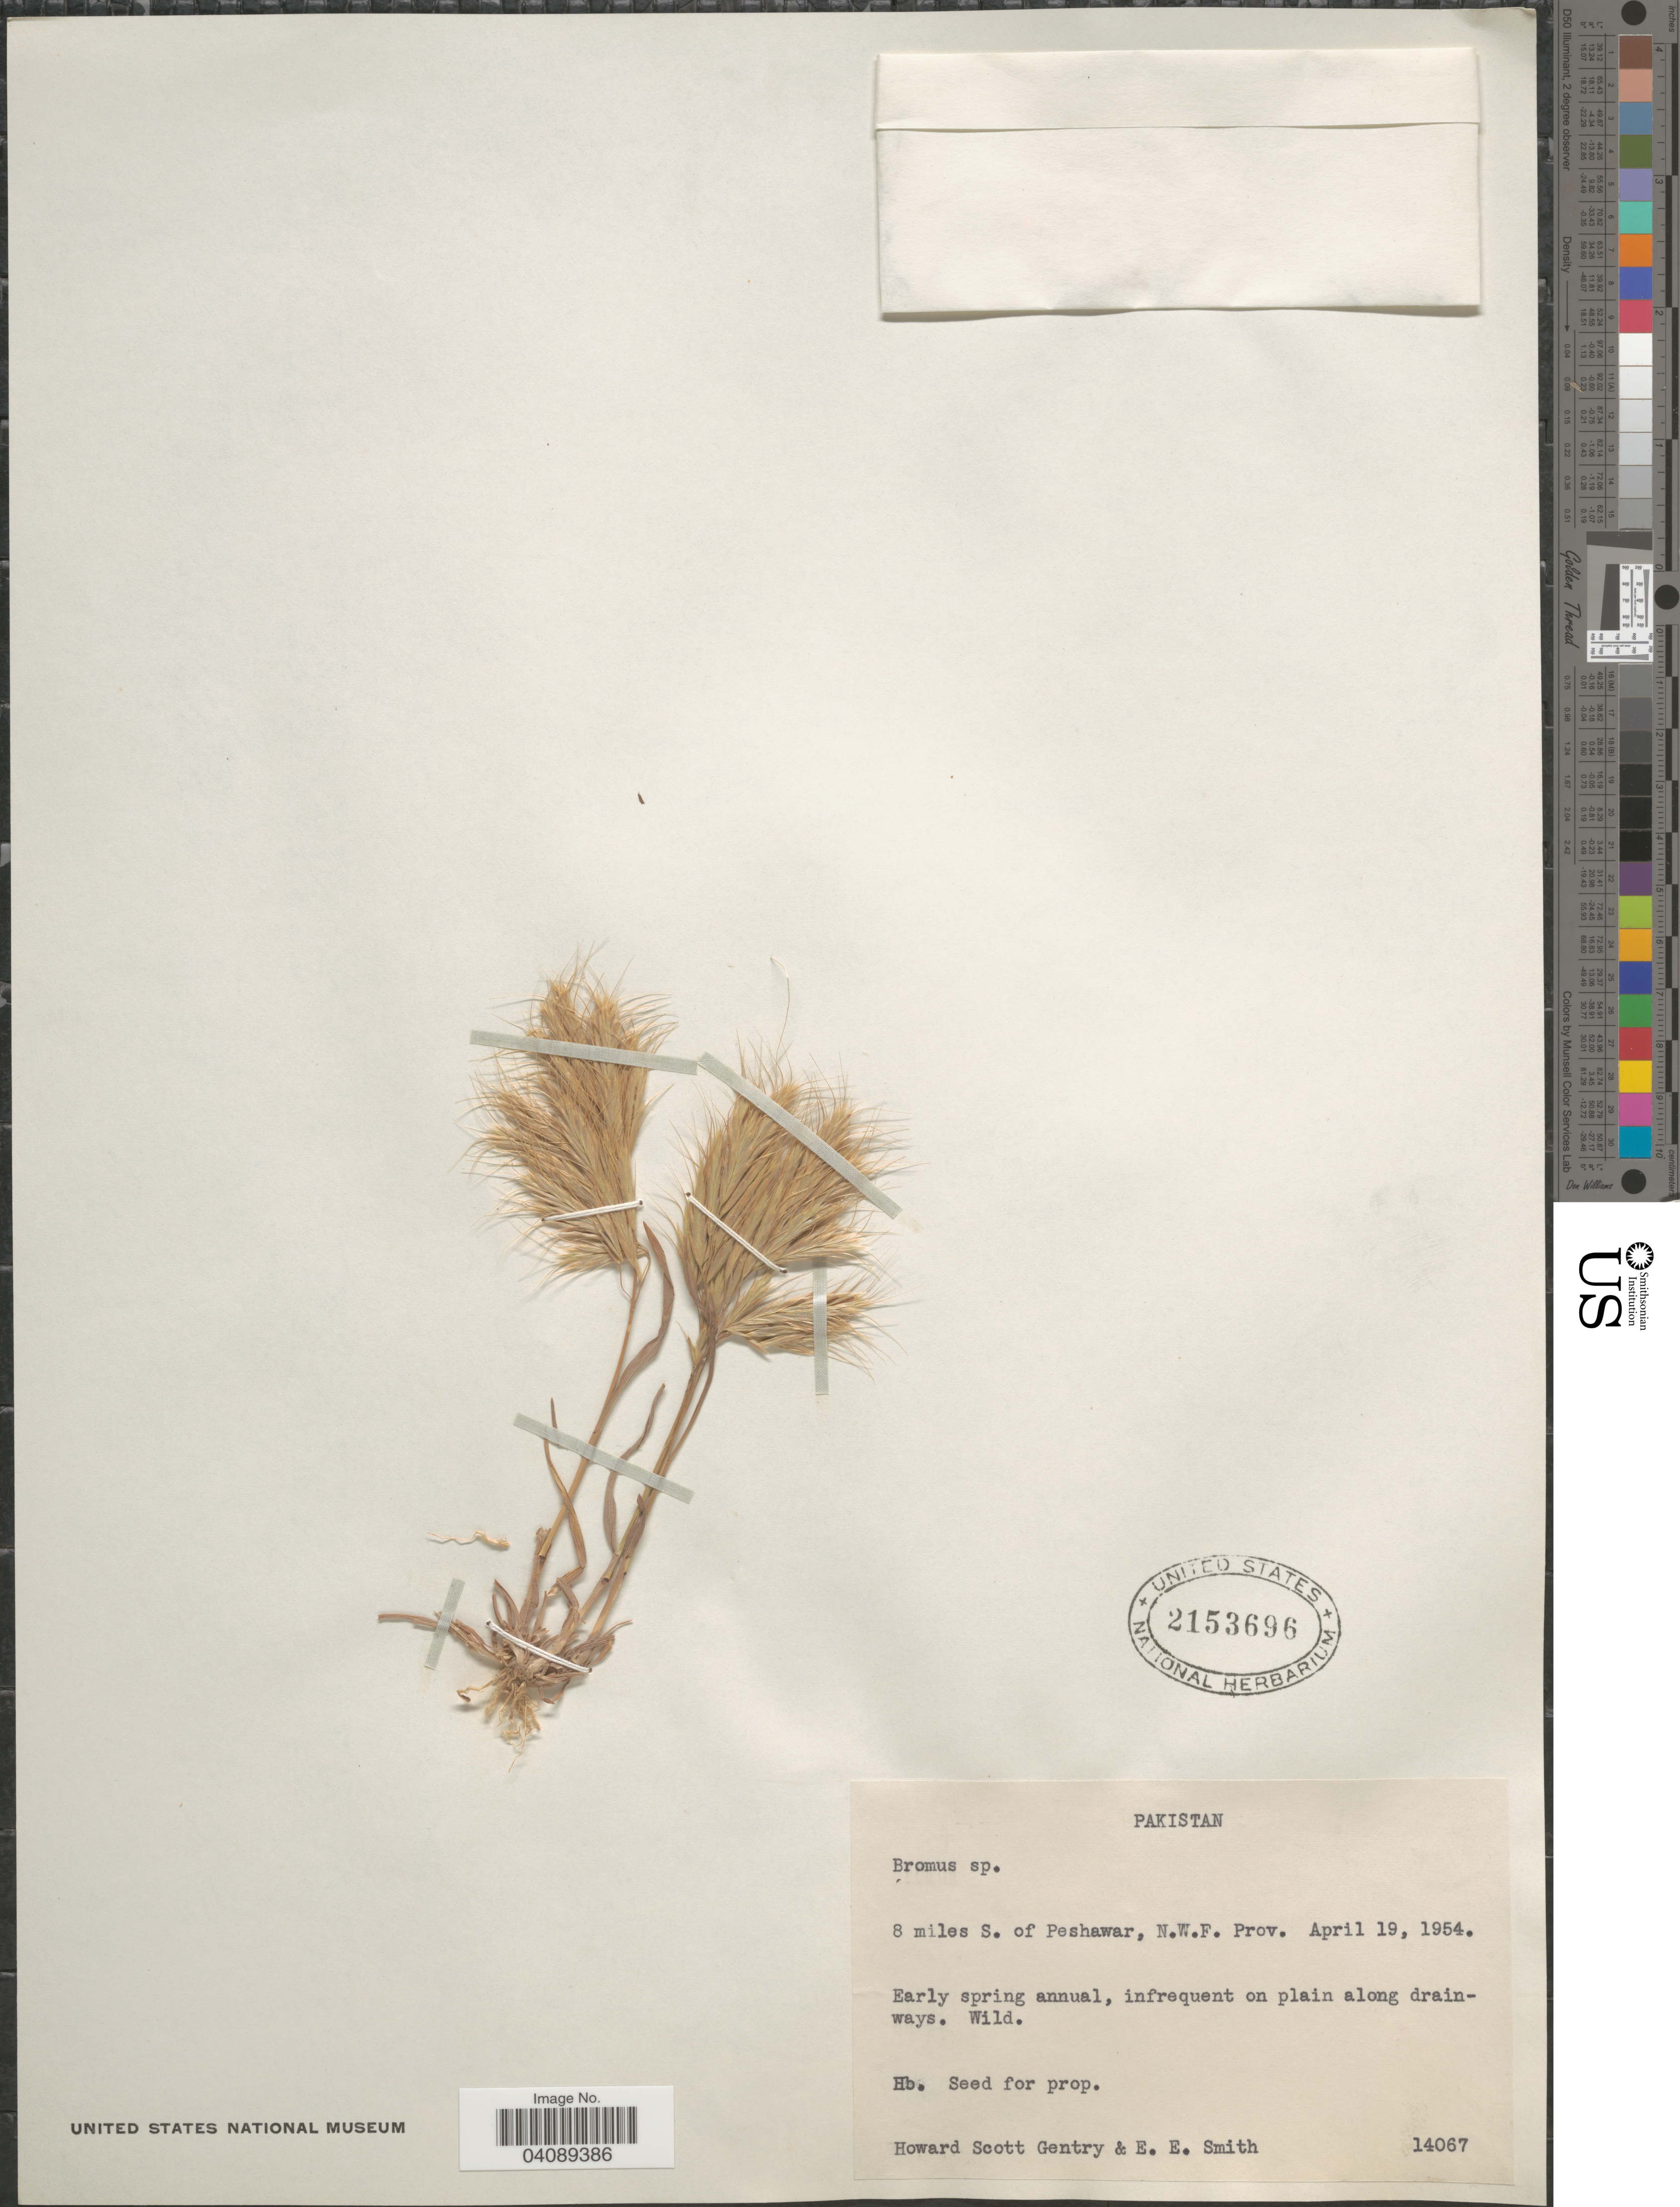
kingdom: Plantae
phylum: Tracheophyta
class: Liliopsida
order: Poales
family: Poaceae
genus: Bromus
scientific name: Bromus sp.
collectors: H. S. Gentry & E. E. Smith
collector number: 14067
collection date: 1954-04-19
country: Pakistan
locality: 8 miles S. of Peshawar, N.W.F. Prov. Early spring annual, infrequent on plain along drainways.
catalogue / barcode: US 2153696